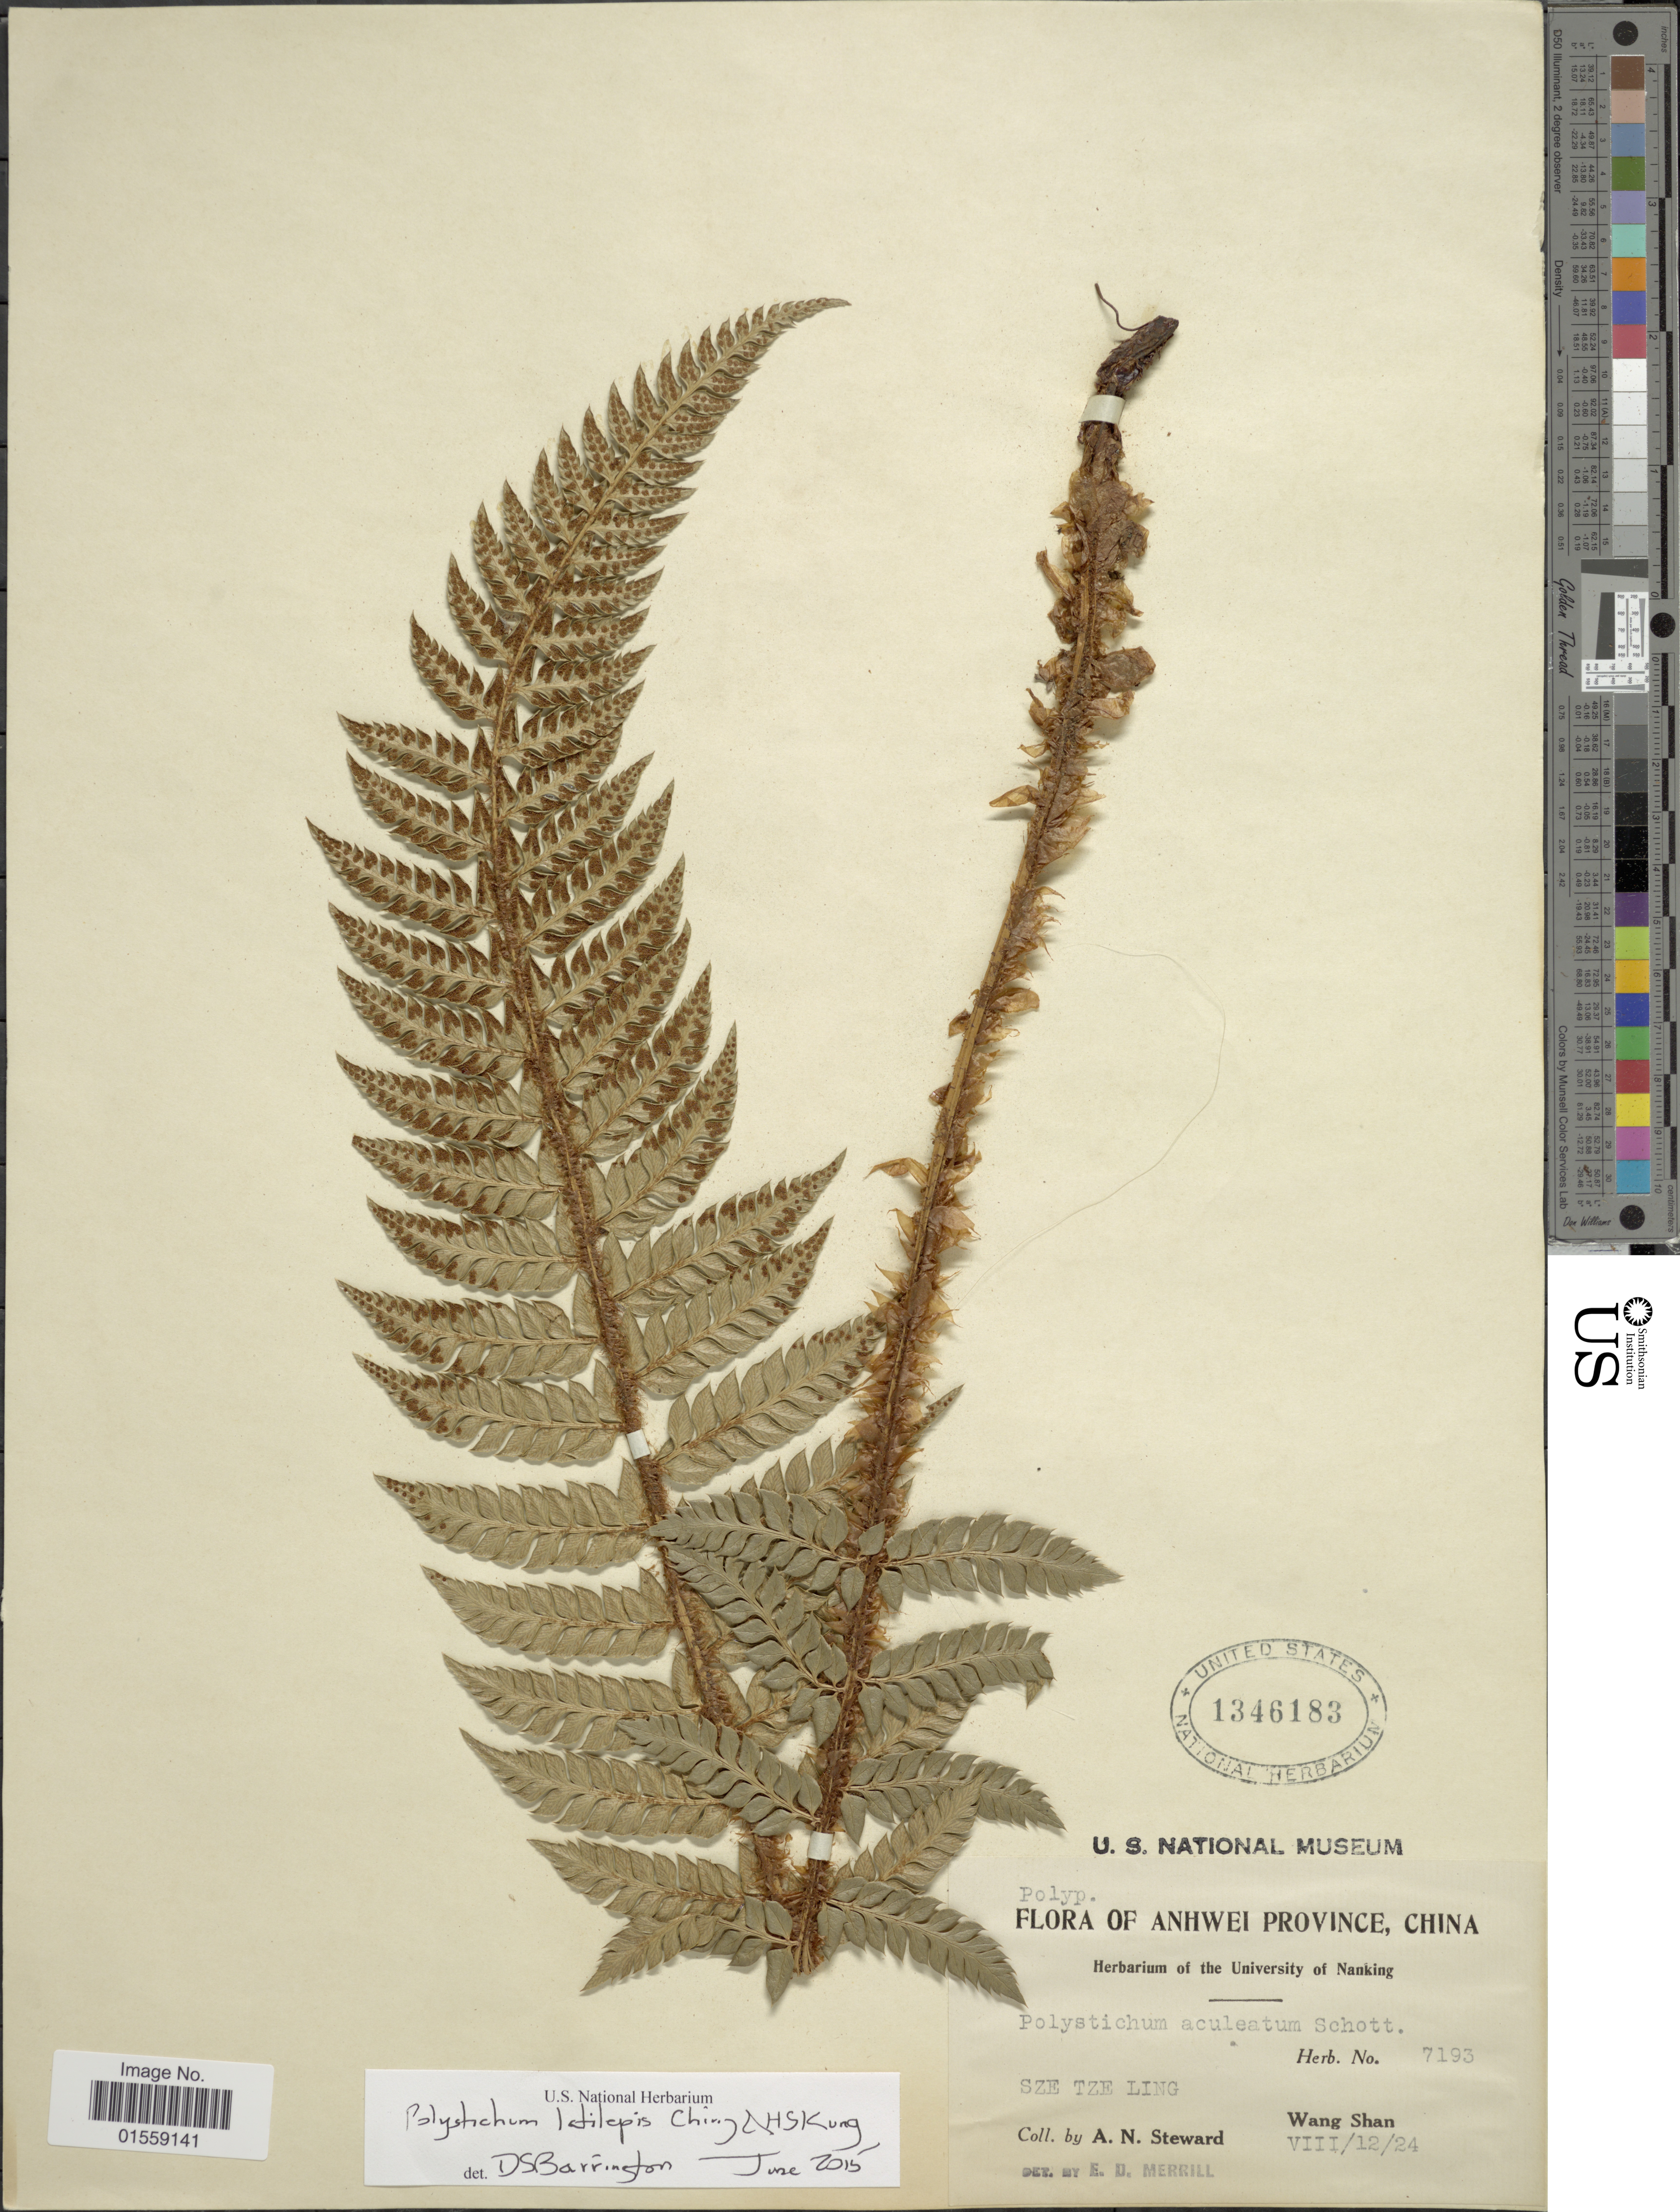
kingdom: Plantae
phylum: Tracheophyta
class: Polypodiopsida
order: Polypodiales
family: Dryopteridaceae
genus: Polystichum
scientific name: Polystichum latilepis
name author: Ching & H.S. Kung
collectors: A. N. Steward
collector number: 7193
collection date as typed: Transcribed d/m/y: 12/8/24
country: China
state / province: Anhui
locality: Anhwei Province, China, Sze Tze Ling, Wang Shan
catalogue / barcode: US 1346183